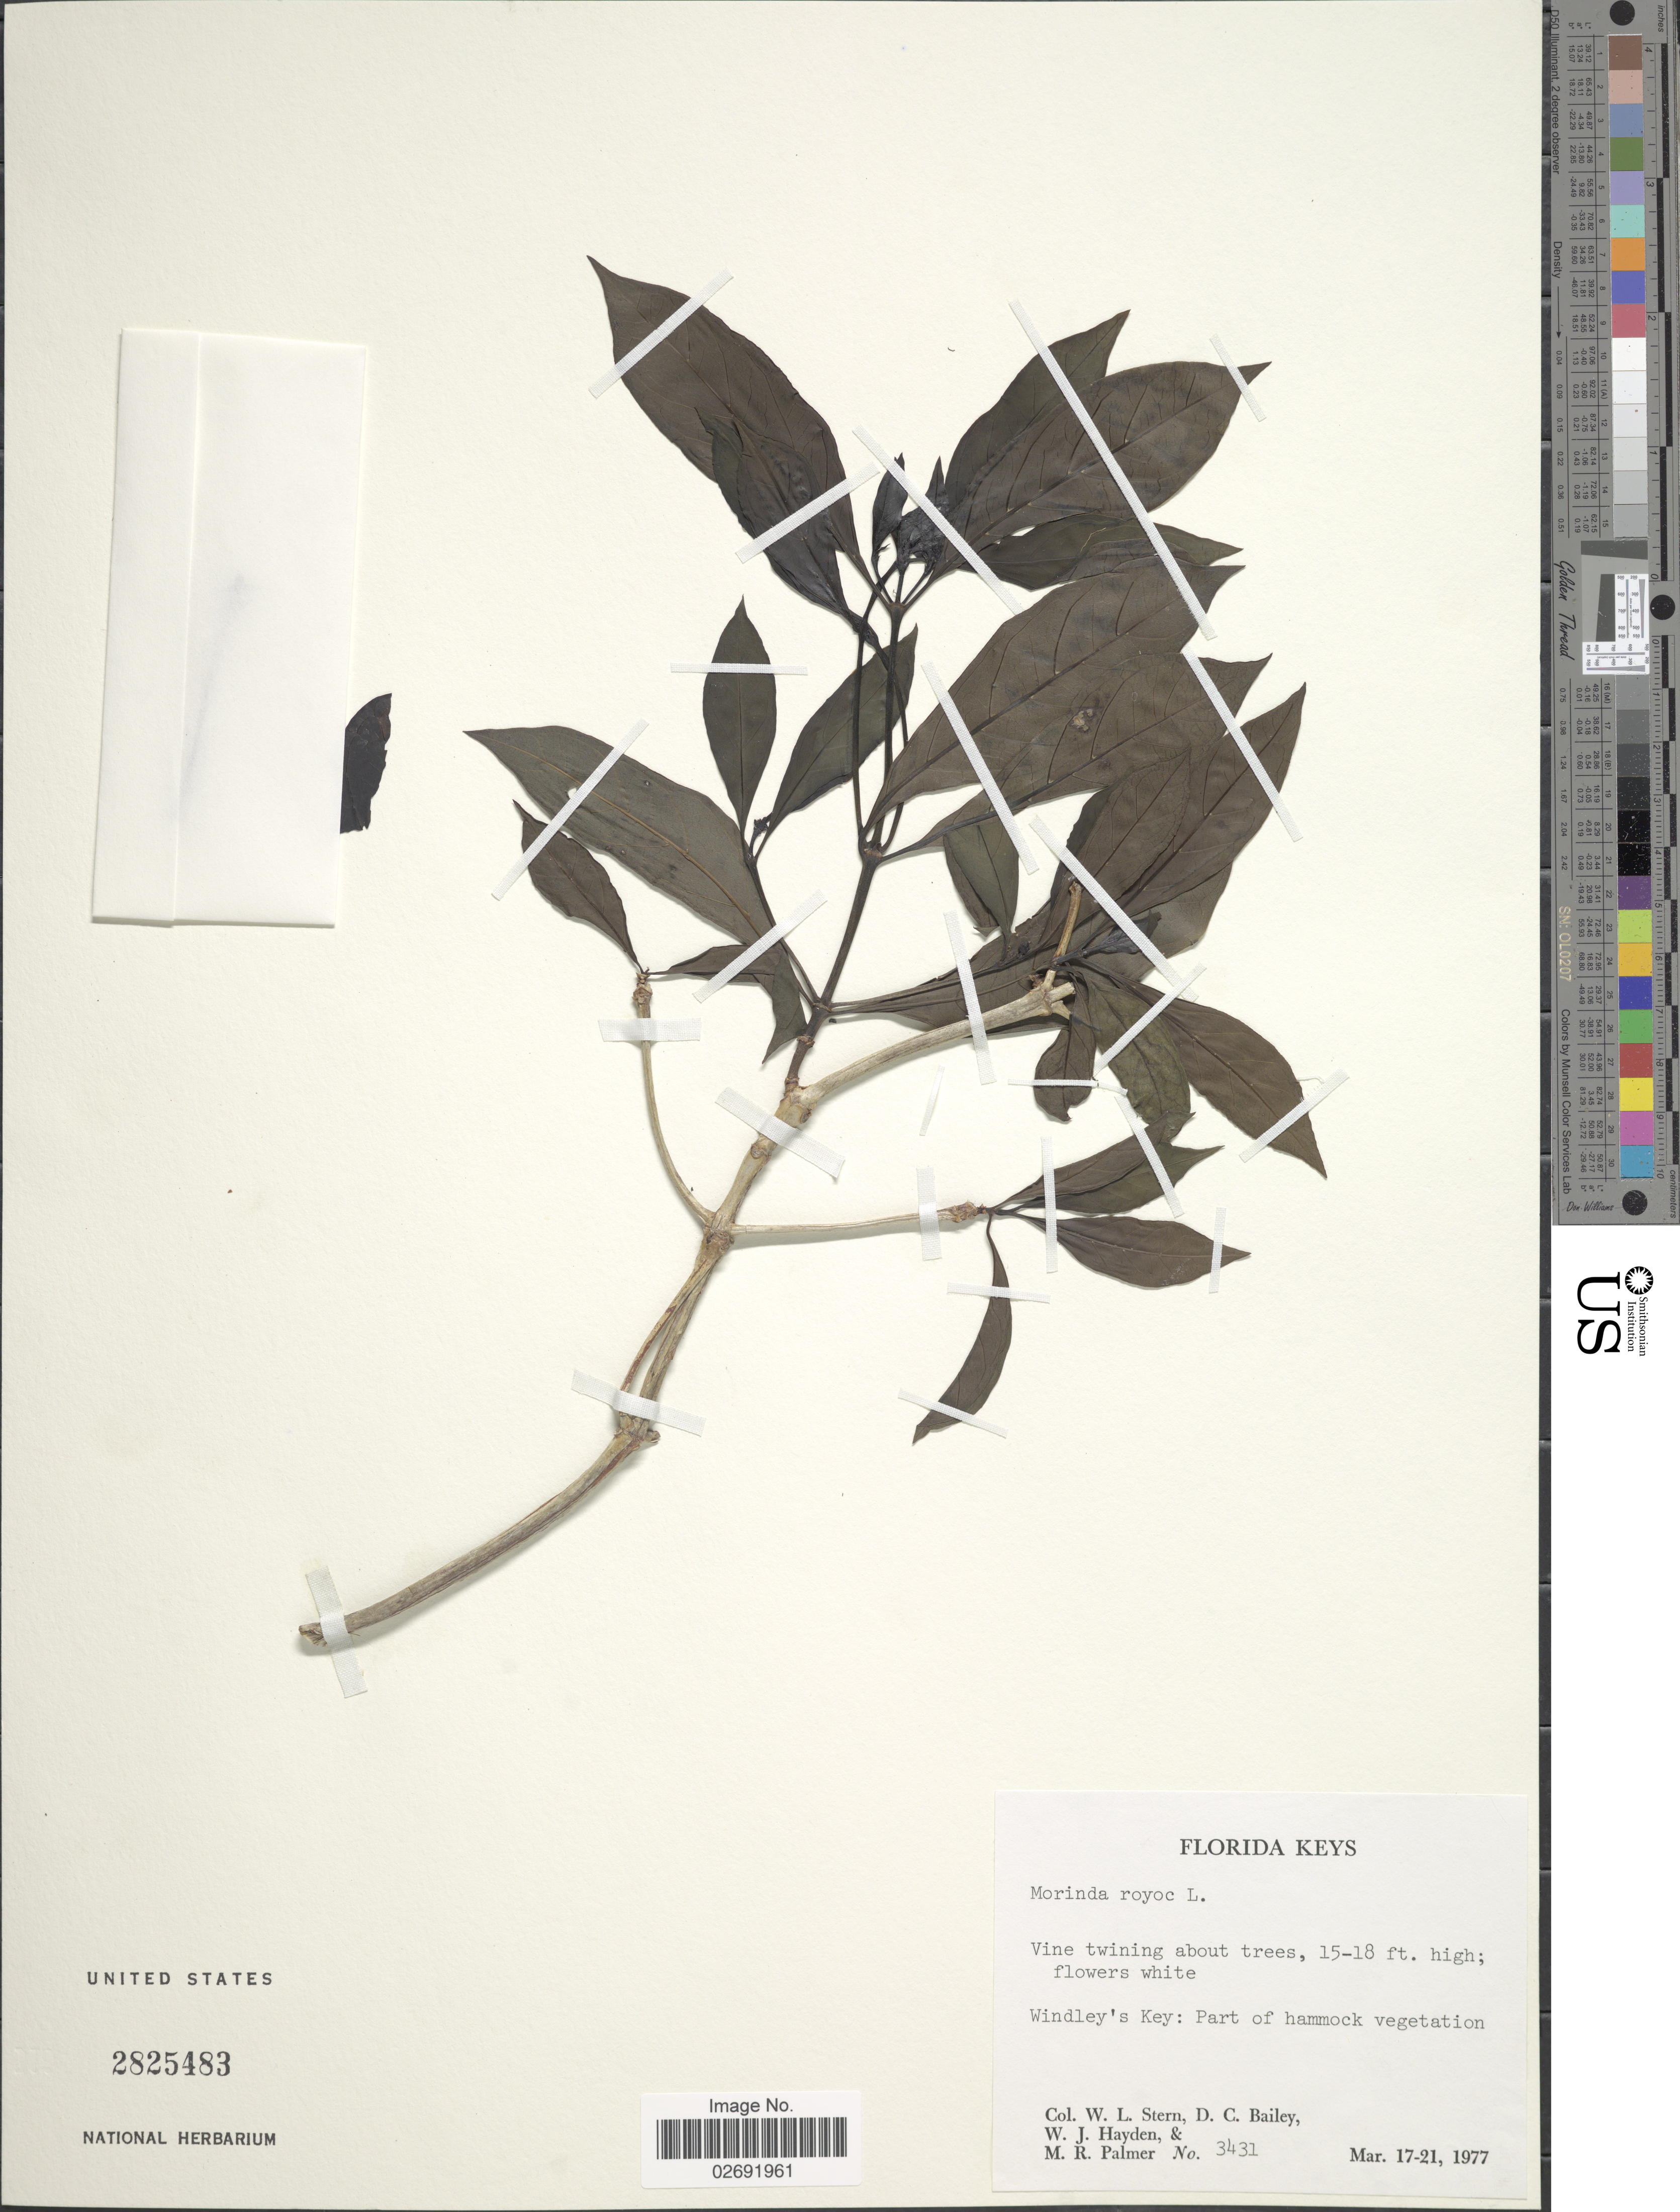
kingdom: Plantae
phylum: Tracheophyta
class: Magnoliopsida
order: Gentianales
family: Rubiaceae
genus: Morinda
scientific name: Morinda royoc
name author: L.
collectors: W. L. Stern, D. C. Bailey, W. Hayden & M. R. Palmer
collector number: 3431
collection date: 1977-03-17/1977-03-21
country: United States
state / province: Florida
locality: Florida Keys, Windley's Key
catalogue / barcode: US 2825483